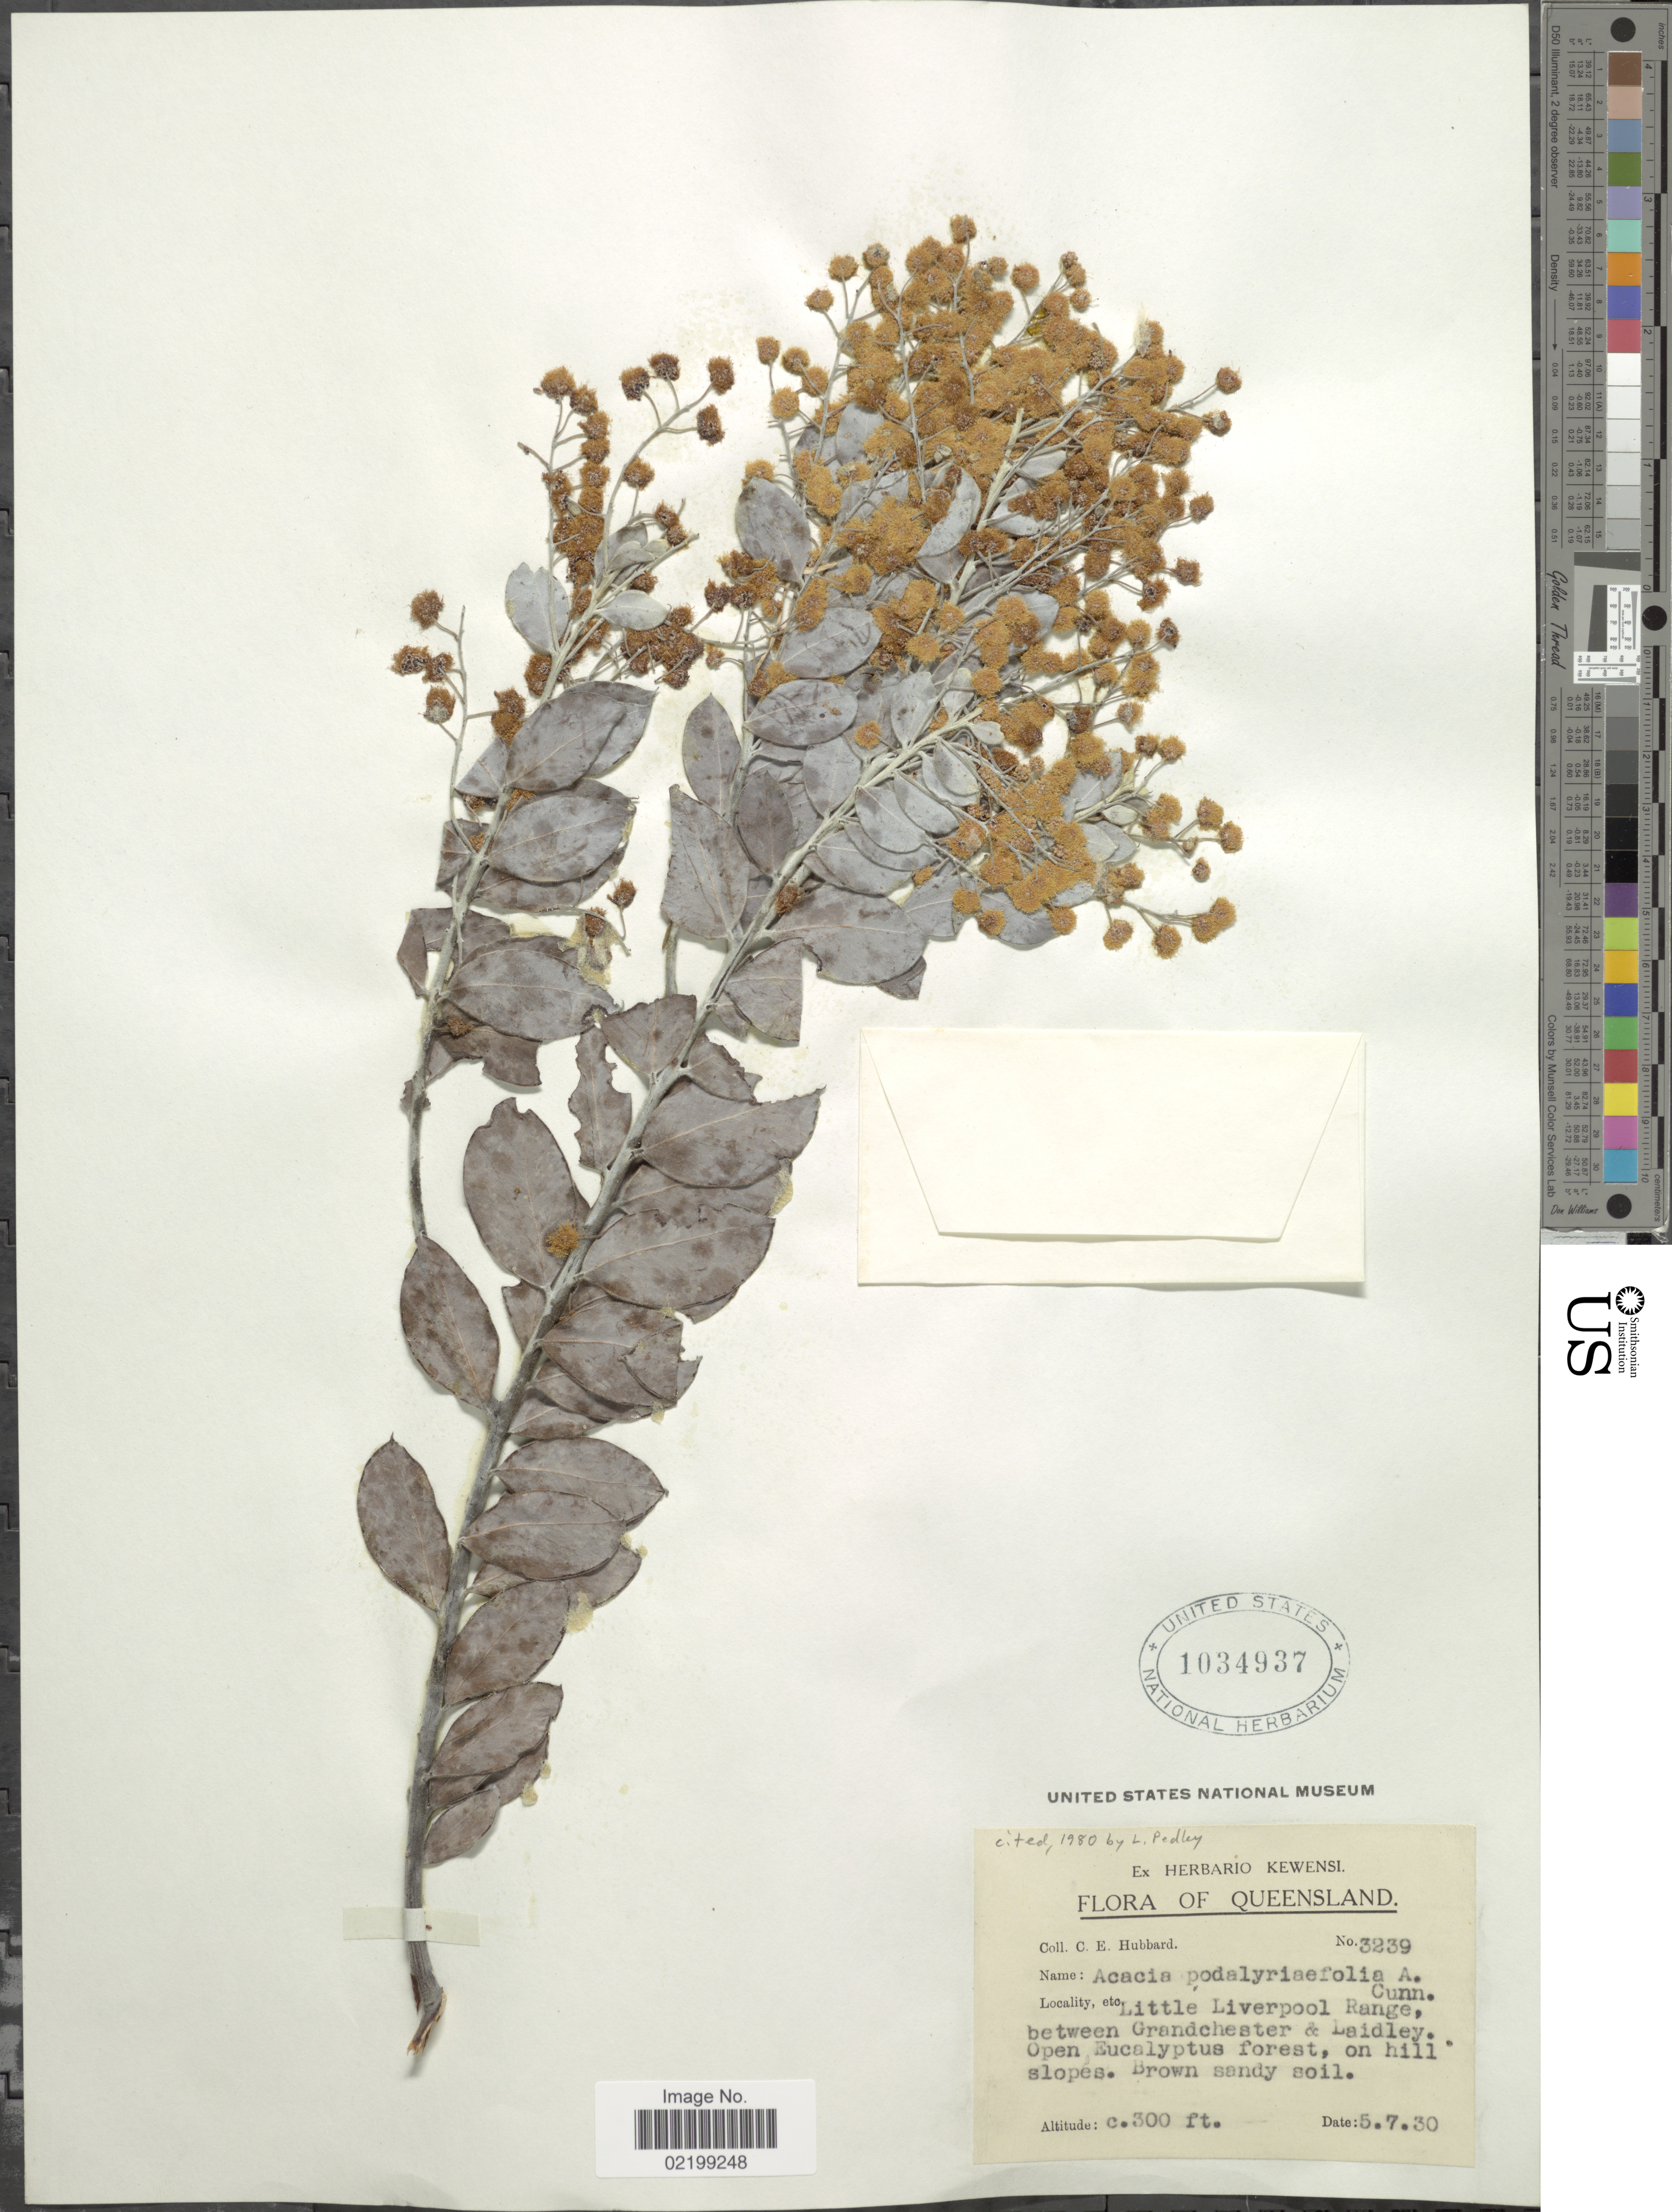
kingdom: Plantae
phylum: Tracheophyta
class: Magnoliopsida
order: Fabales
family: Fabaceae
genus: Acacia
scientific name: Acacia podalyriifolia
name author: A. Cunn. ex G. Don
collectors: C. E. Hubbard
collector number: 3239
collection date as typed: Transcribed d/m/y: 5/7/30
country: Australia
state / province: Queensland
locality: Little Liverpool Range, between Grandchester & Laidley, on hill slopes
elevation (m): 91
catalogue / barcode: US 1034937